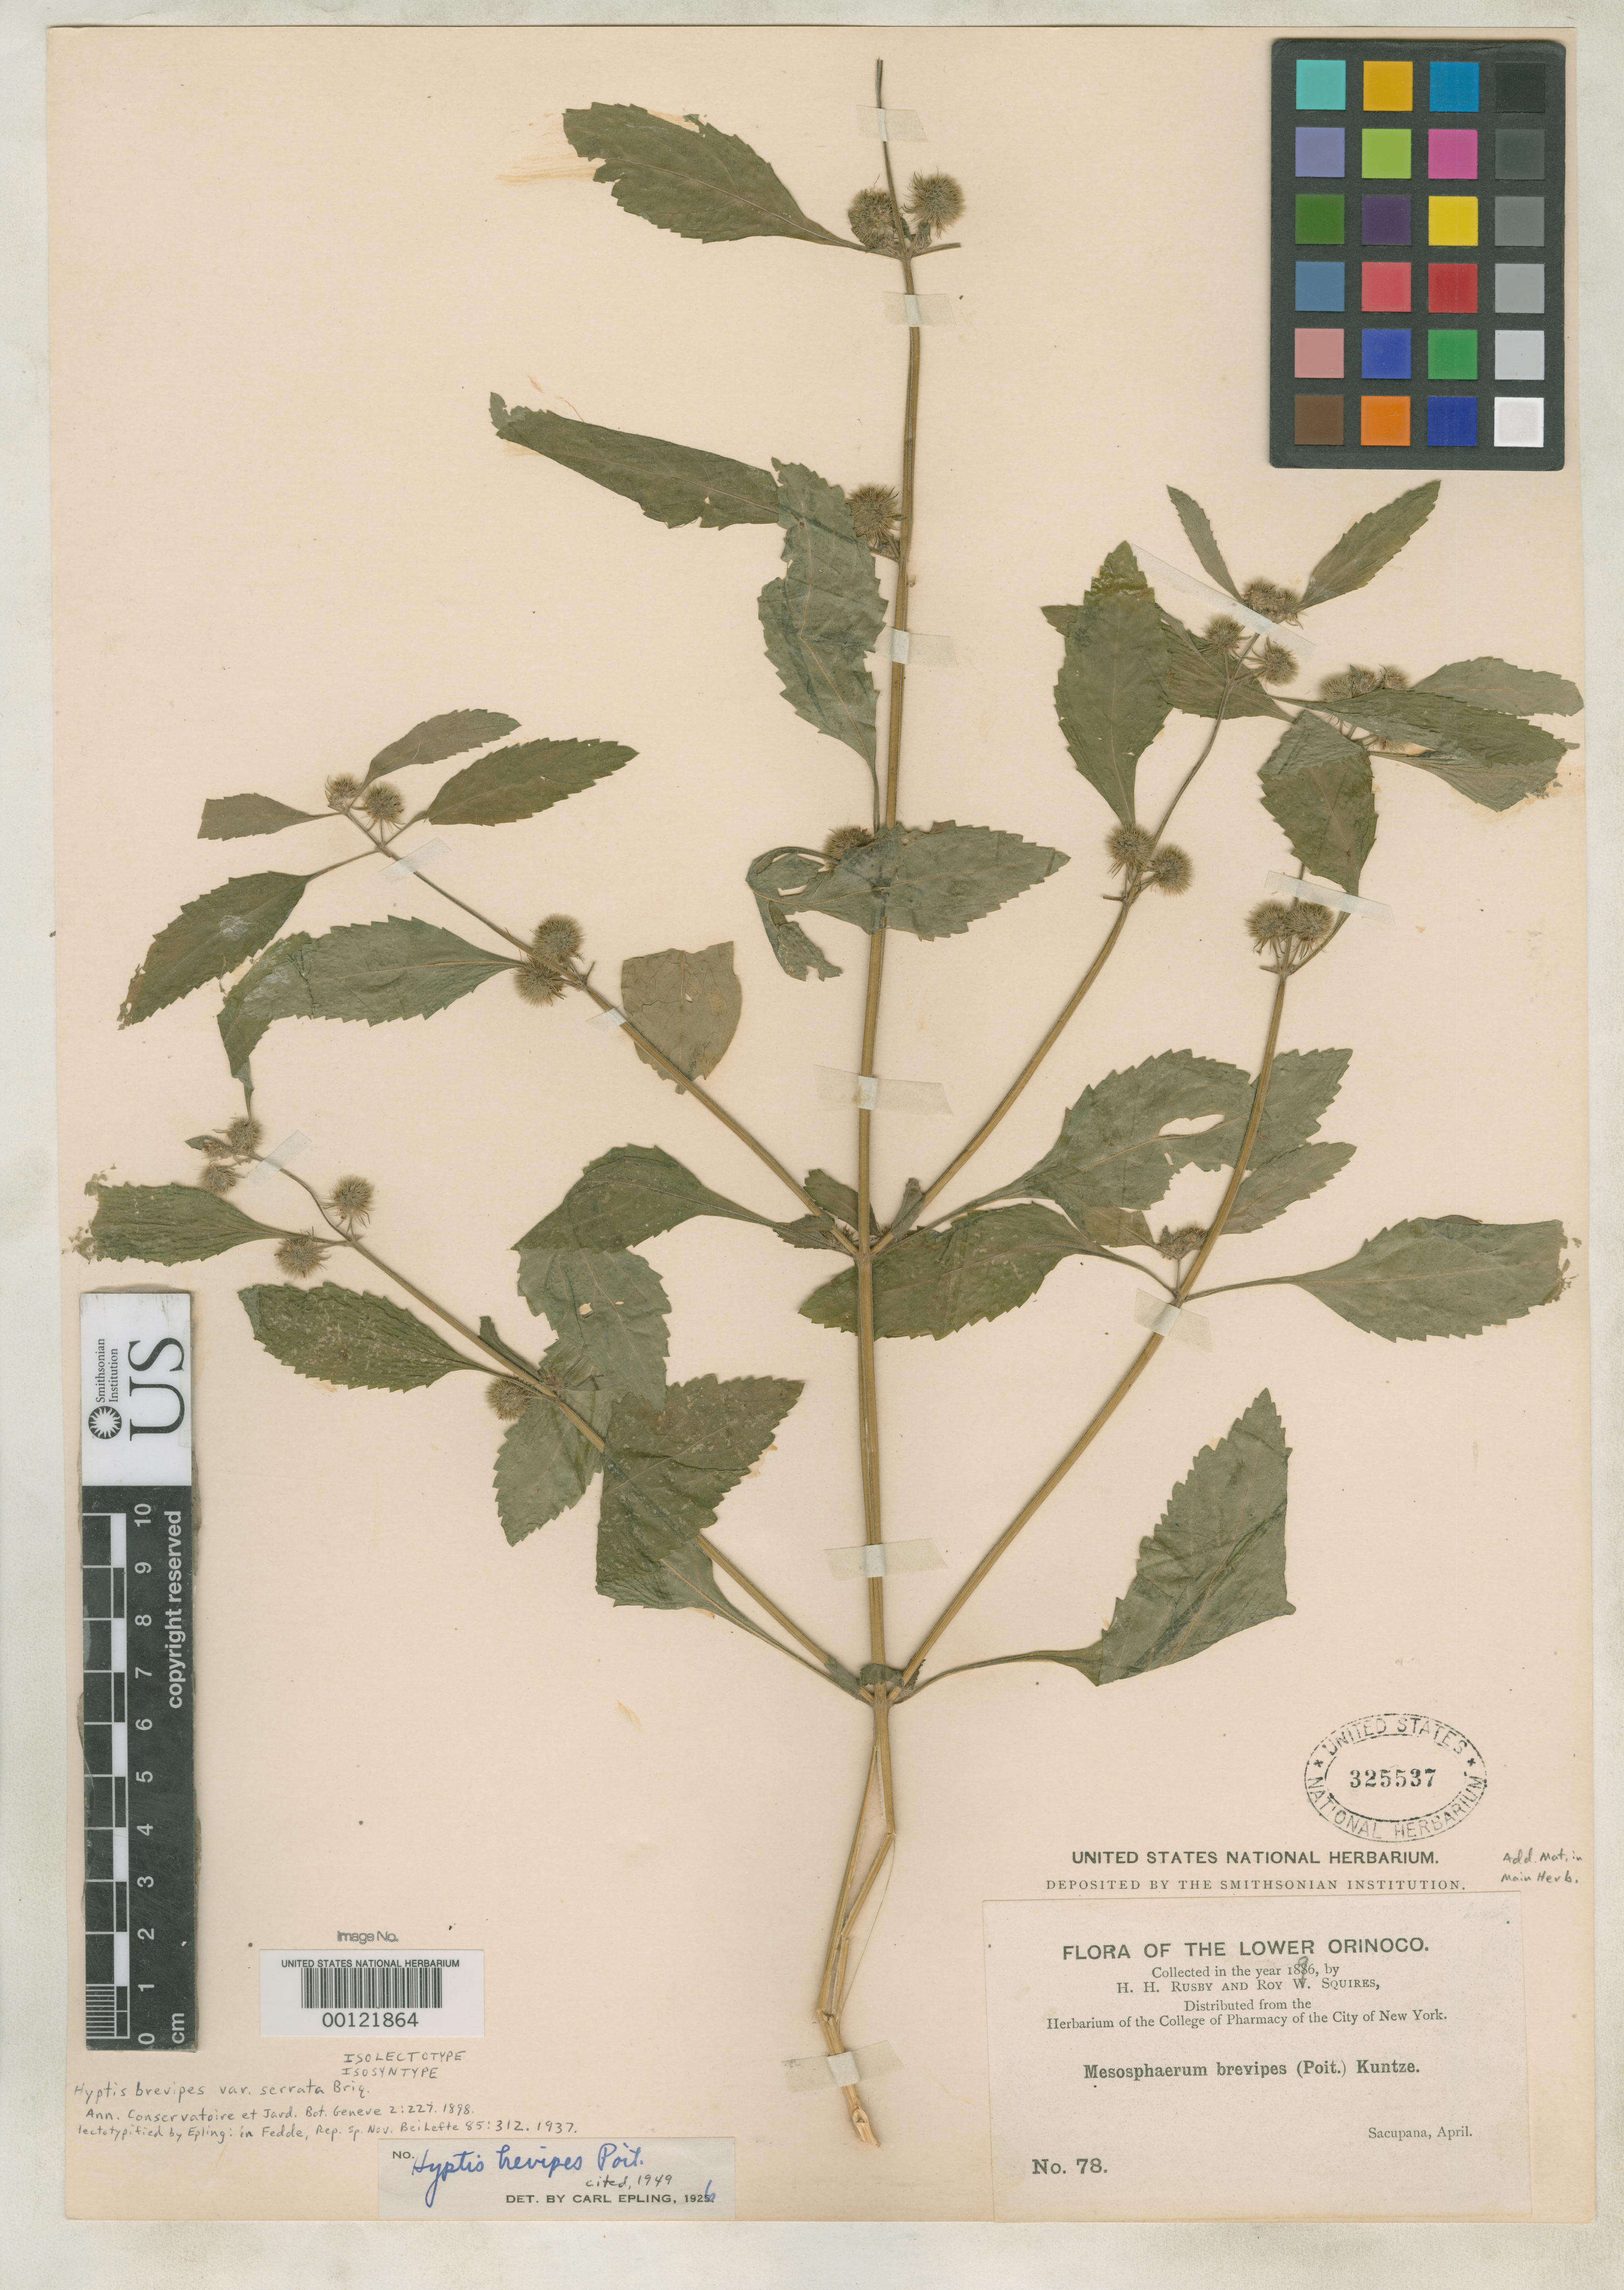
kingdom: Plantae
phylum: Tracheophyta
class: Magnoliopsida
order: Lamiales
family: Lamiaceae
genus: Hyptis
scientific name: Hyptis brevipes var. serrata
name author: Briq.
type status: Isolectotype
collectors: H. H. Rusby & R. Squires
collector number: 78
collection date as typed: April 1896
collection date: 1896-04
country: Venezuela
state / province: Delta Amacuro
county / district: Antonio Díaz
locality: Lower Orinoco, Sacupana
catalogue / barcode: US 325537